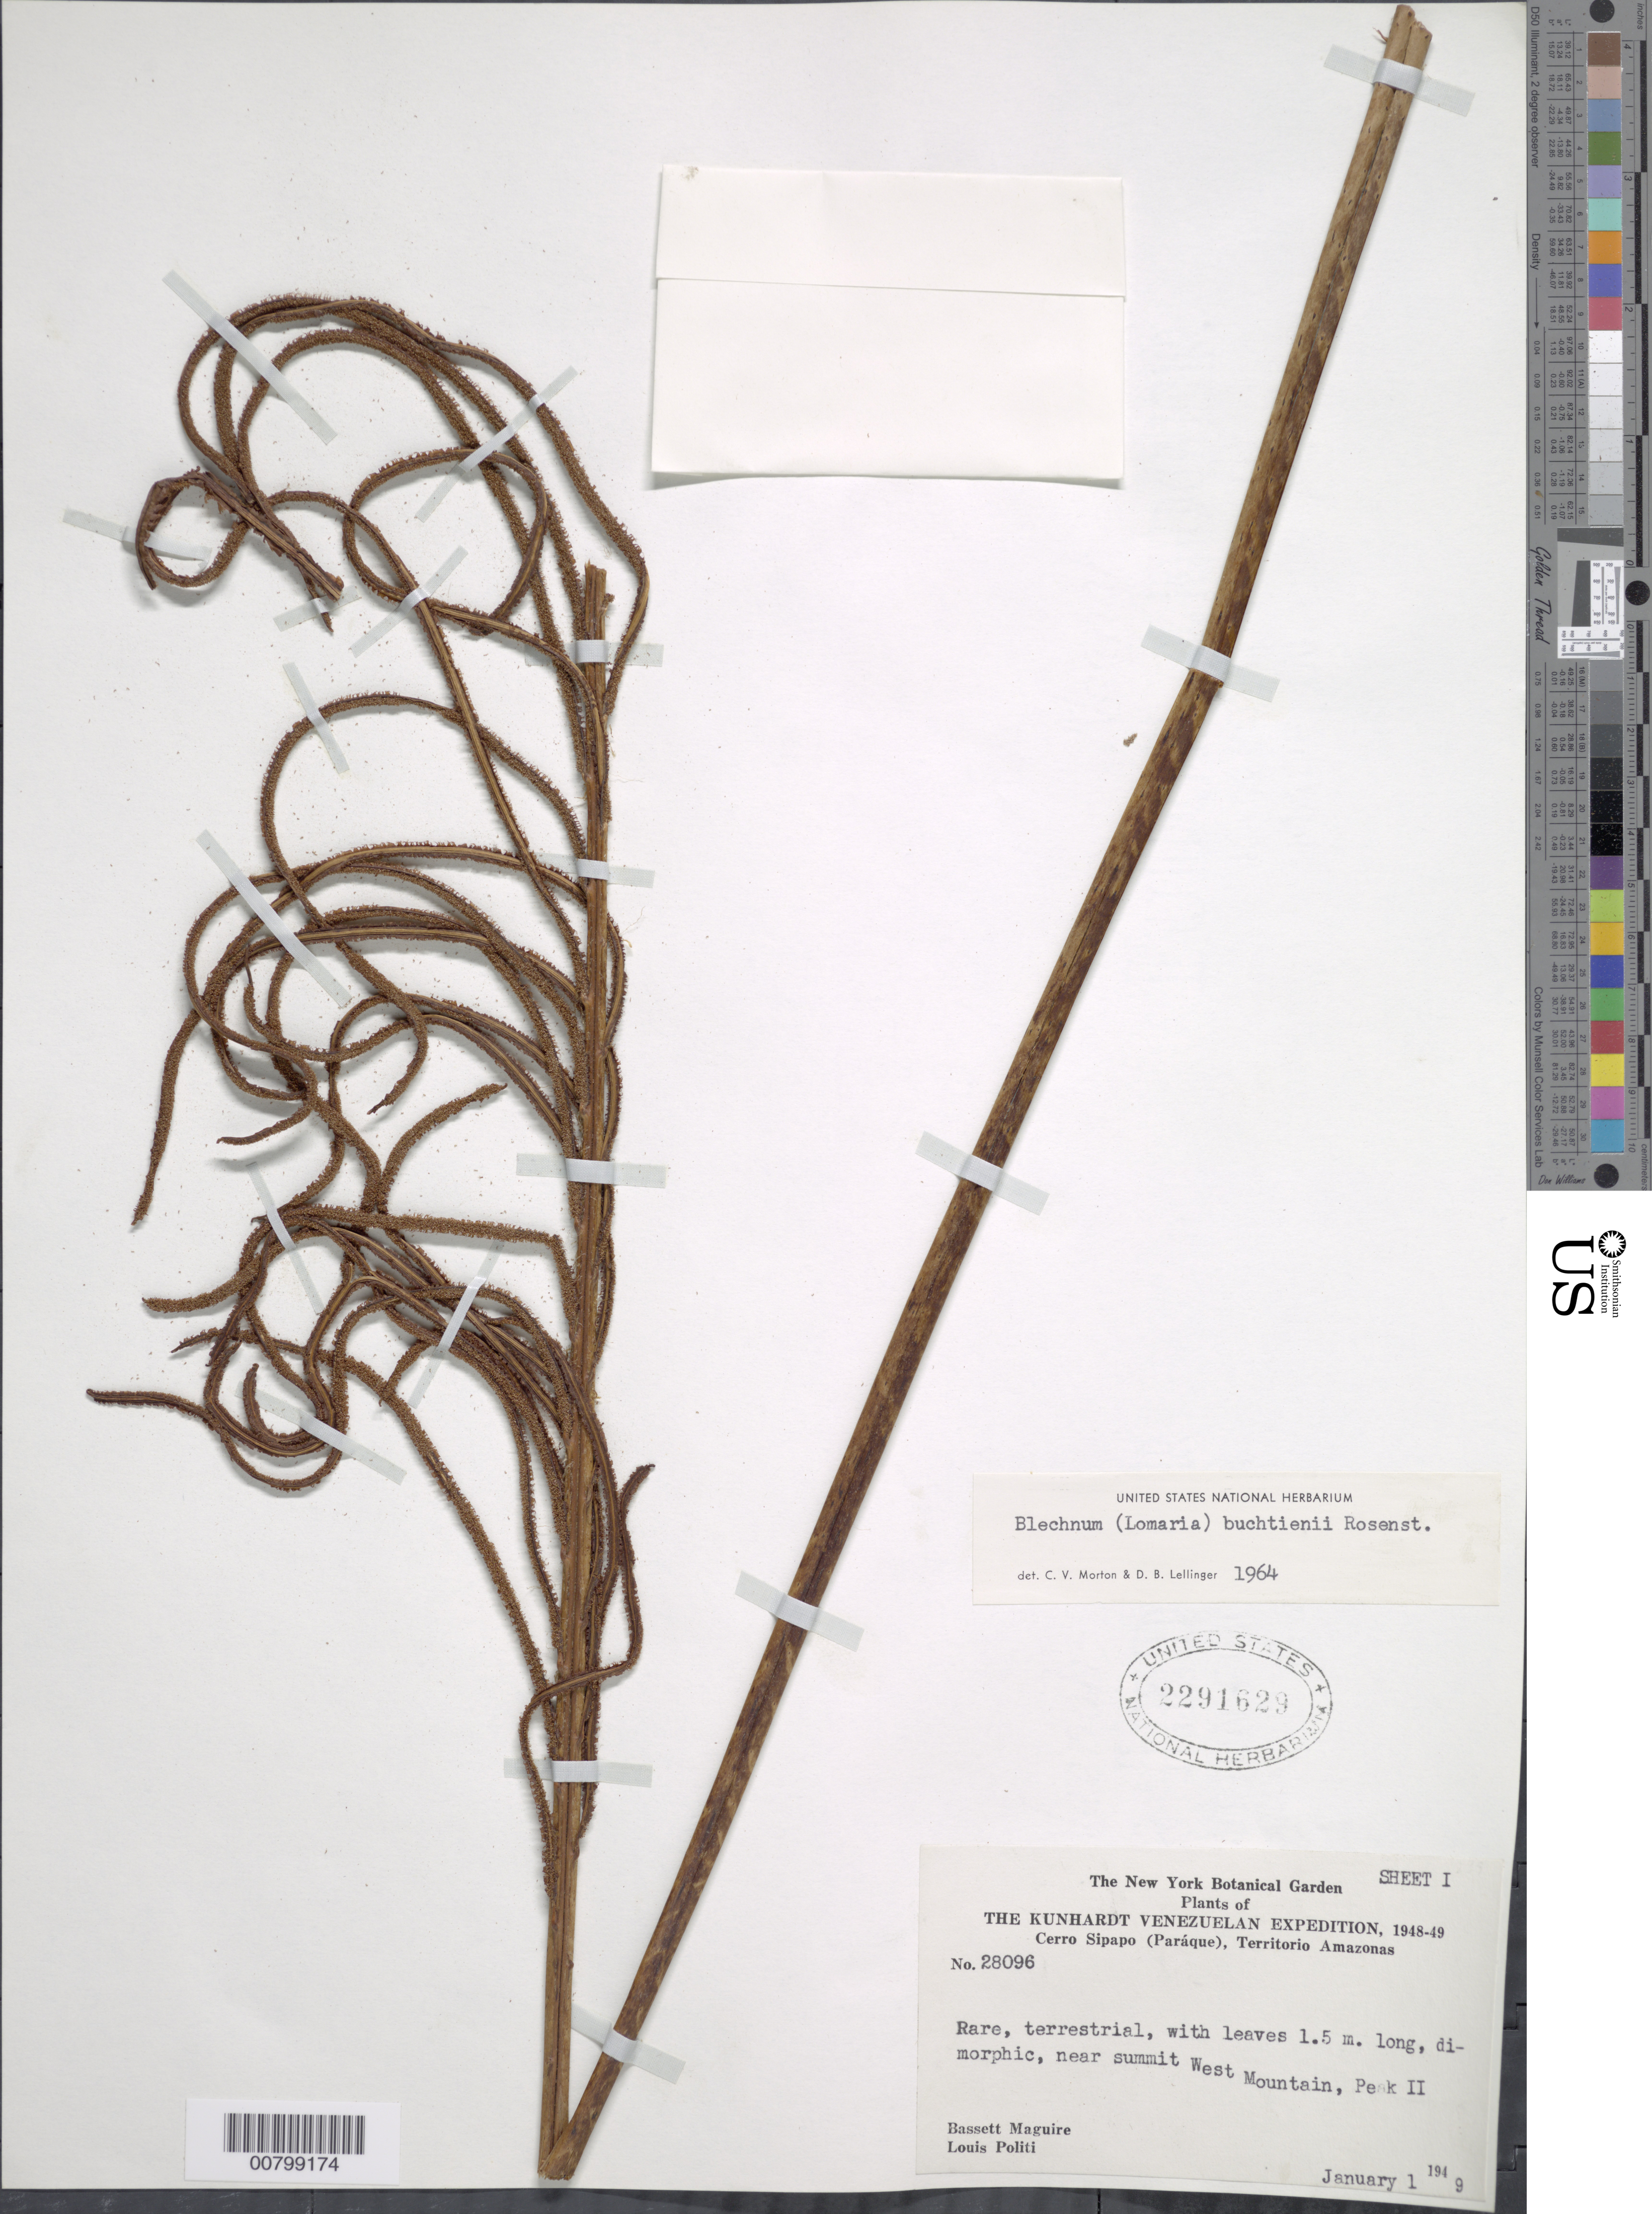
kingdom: Plantae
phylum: Tracheophyta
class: Polypodiopsida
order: Polypodiales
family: Blechnaceae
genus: Blechnum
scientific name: Blechnum auratum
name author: (Fée) R.M. Tryon & Stolze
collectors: B. Maguire & L. Politi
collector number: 28096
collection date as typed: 1-Jan-49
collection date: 1949-01-01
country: Venezuela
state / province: Amazonas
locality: Cerro Sipapo (Paráque), near summit West Mountain, Peak II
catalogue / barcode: US 2291629